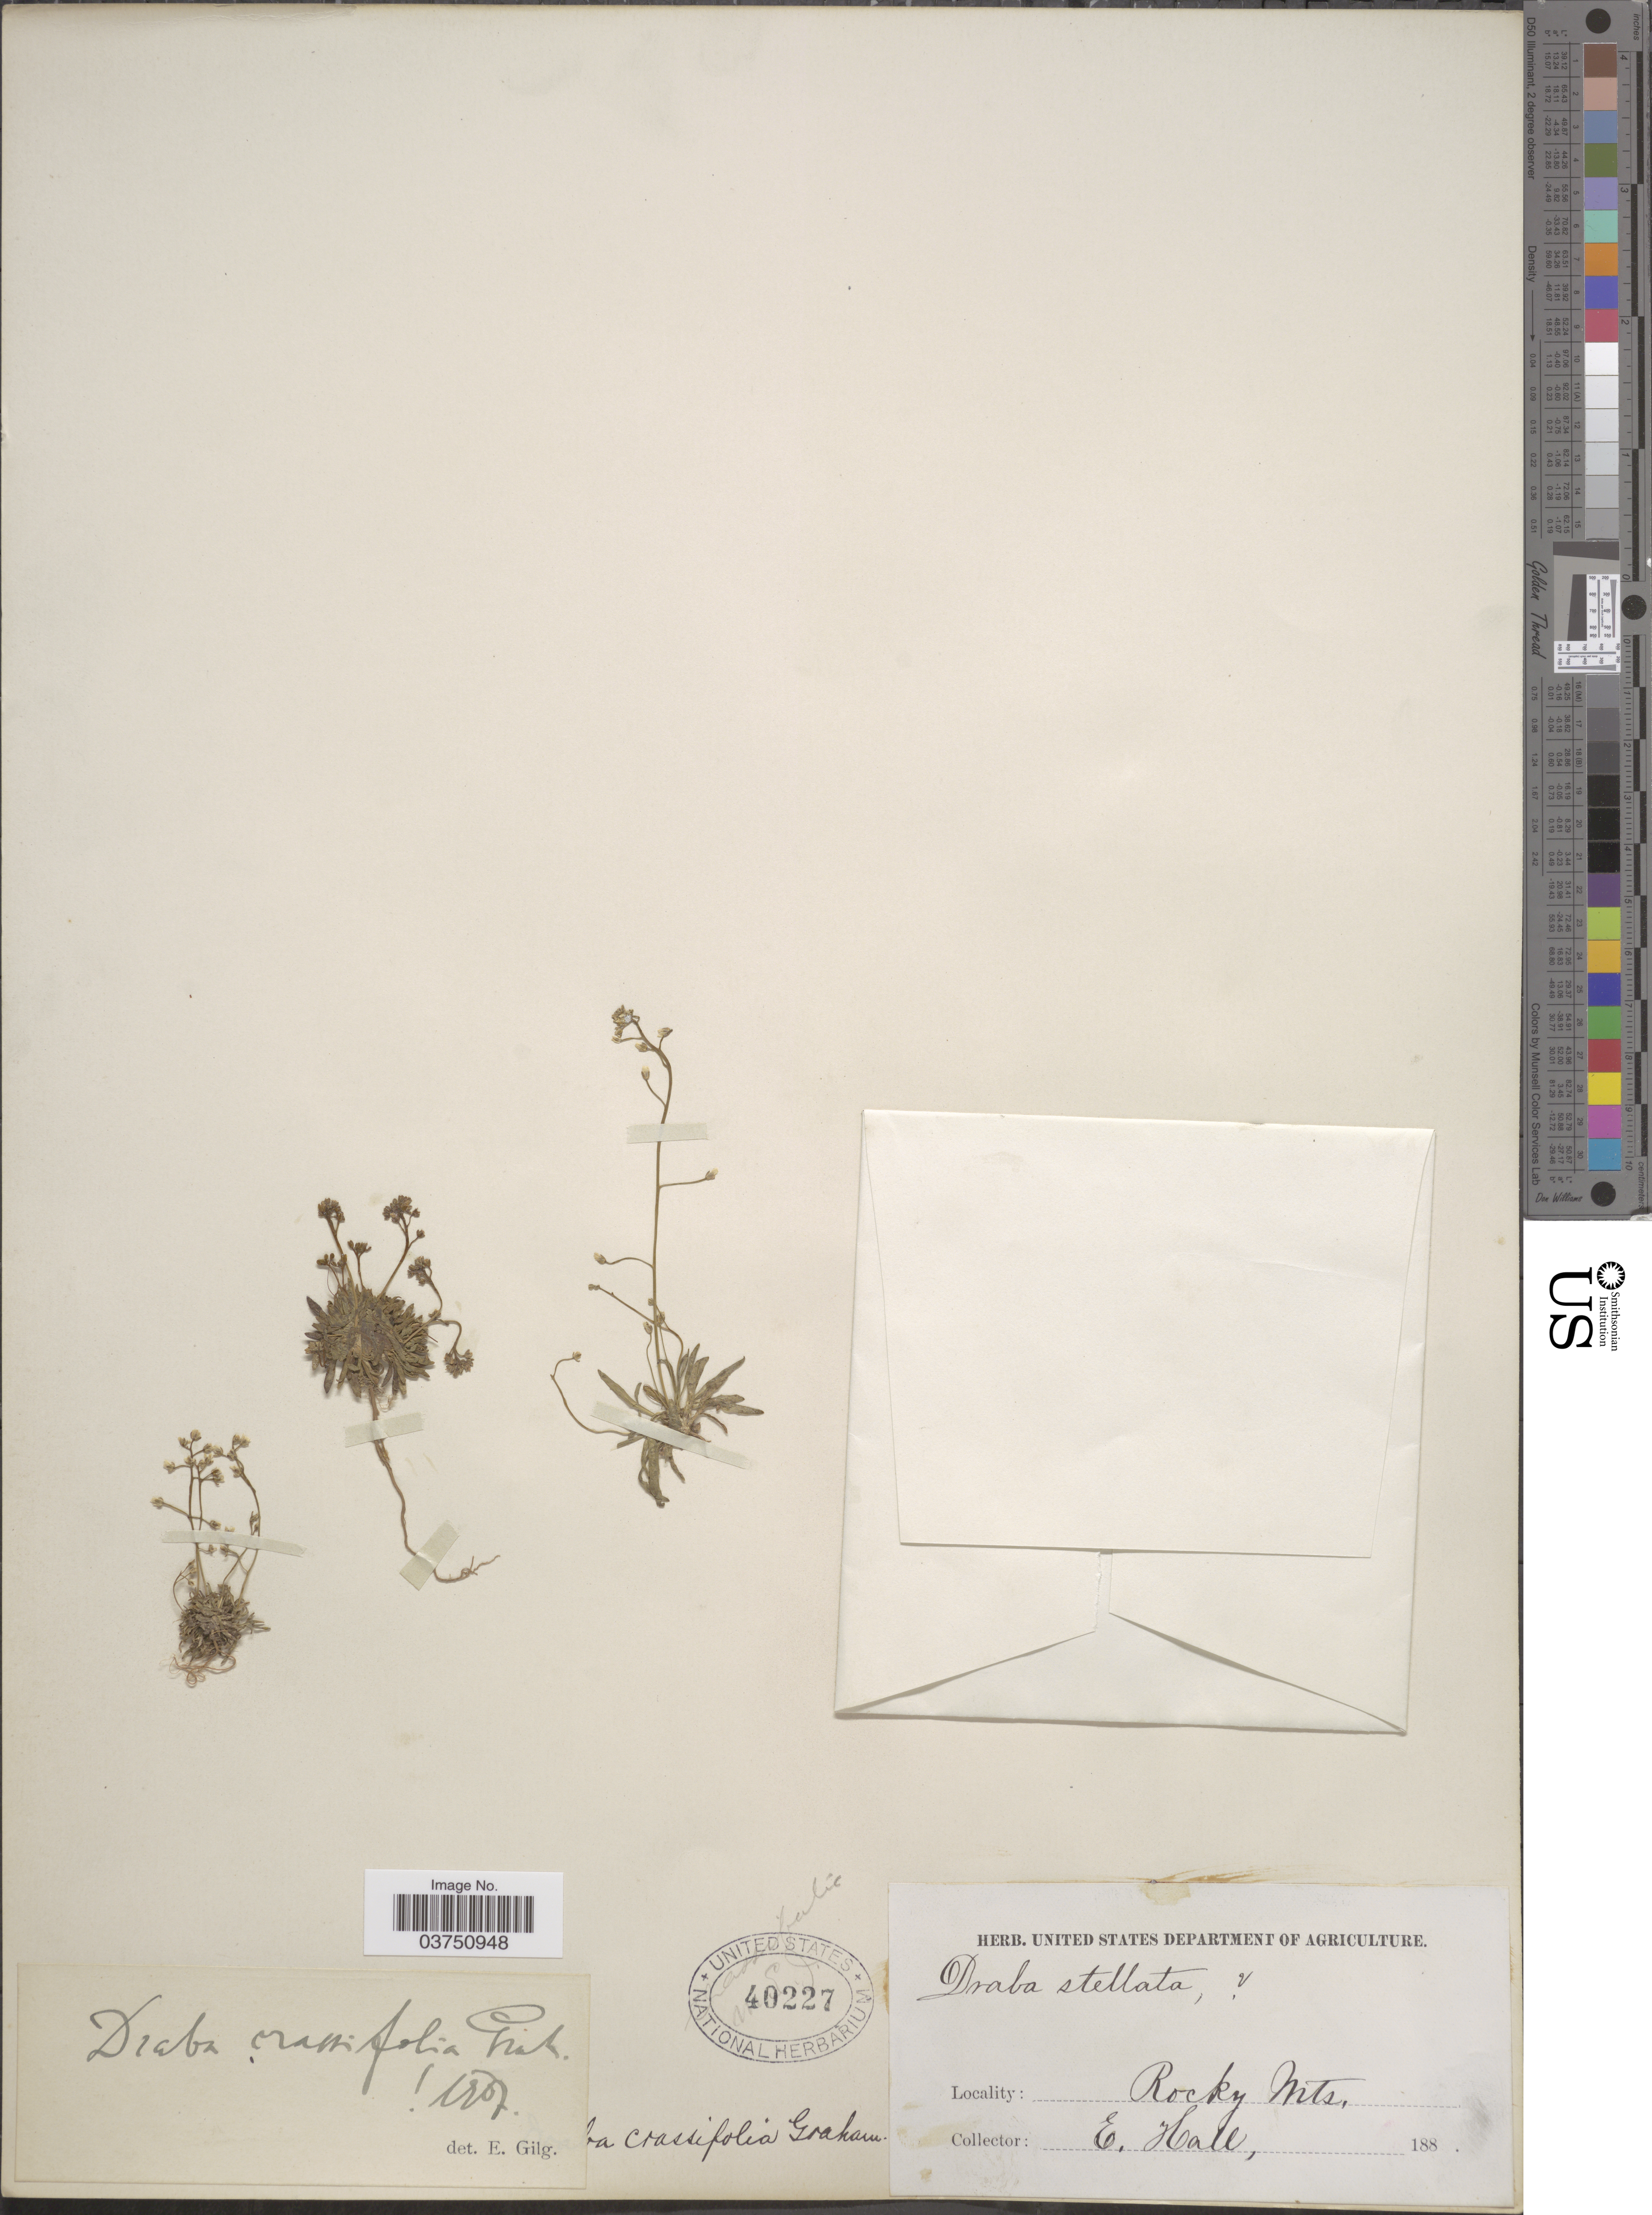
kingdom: Plantae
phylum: Tracheophyta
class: Magnoliopsida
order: Brassicales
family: Brassicaceae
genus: Draba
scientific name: Draba crassifolia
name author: Graham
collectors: E. Hall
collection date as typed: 188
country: United States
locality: Rocky Mts.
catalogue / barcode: US 40227